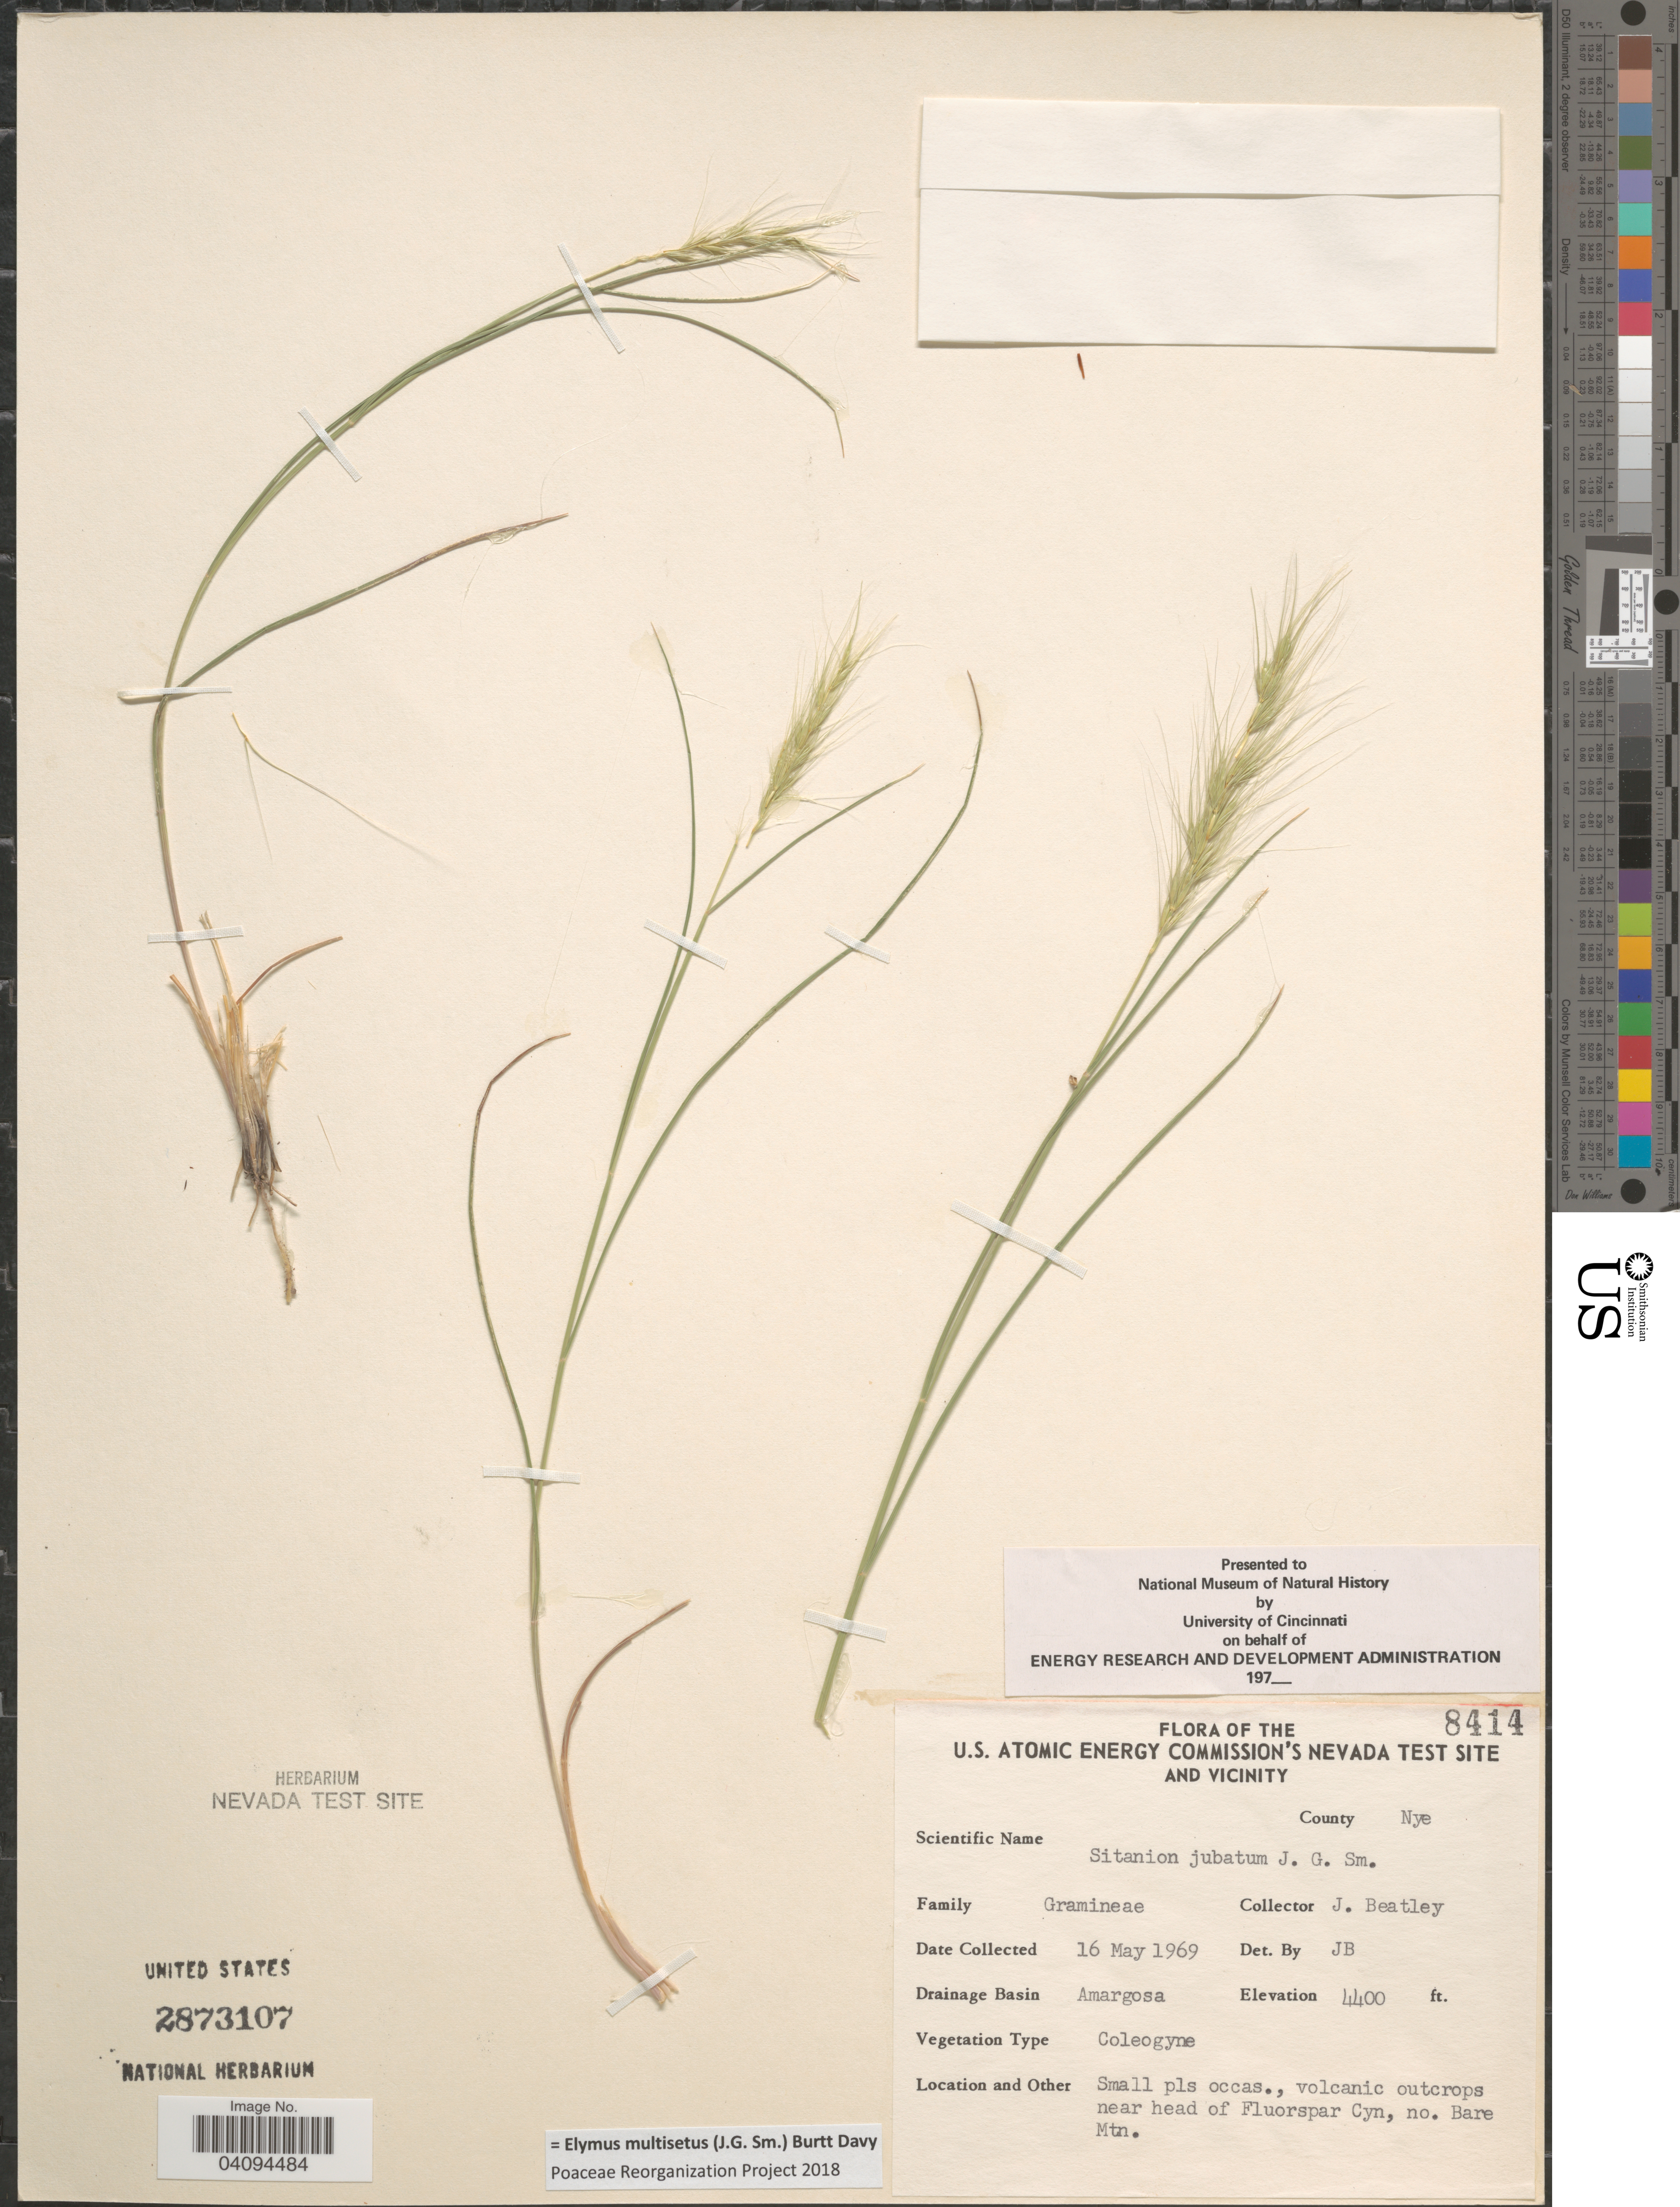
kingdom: Plantae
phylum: Tracheophyta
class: Liliopsida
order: Poales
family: Poaceae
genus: Elymus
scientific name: Elymus multisetus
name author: (J.G. Sm.) Burtt Davy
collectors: J. C. Beatley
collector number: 8414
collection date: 1969-05-16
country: United States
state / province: Nevada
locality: U.S. Atomic Energy Commission's Nevada Test Site and Vicinity. County Nye. Drainage Basin: Amargosa. Small pls occas., volcanic outcrops near head of Fluorspar Cyn, no. Bare Mtn.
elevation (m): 1341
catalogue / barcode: US 2873107